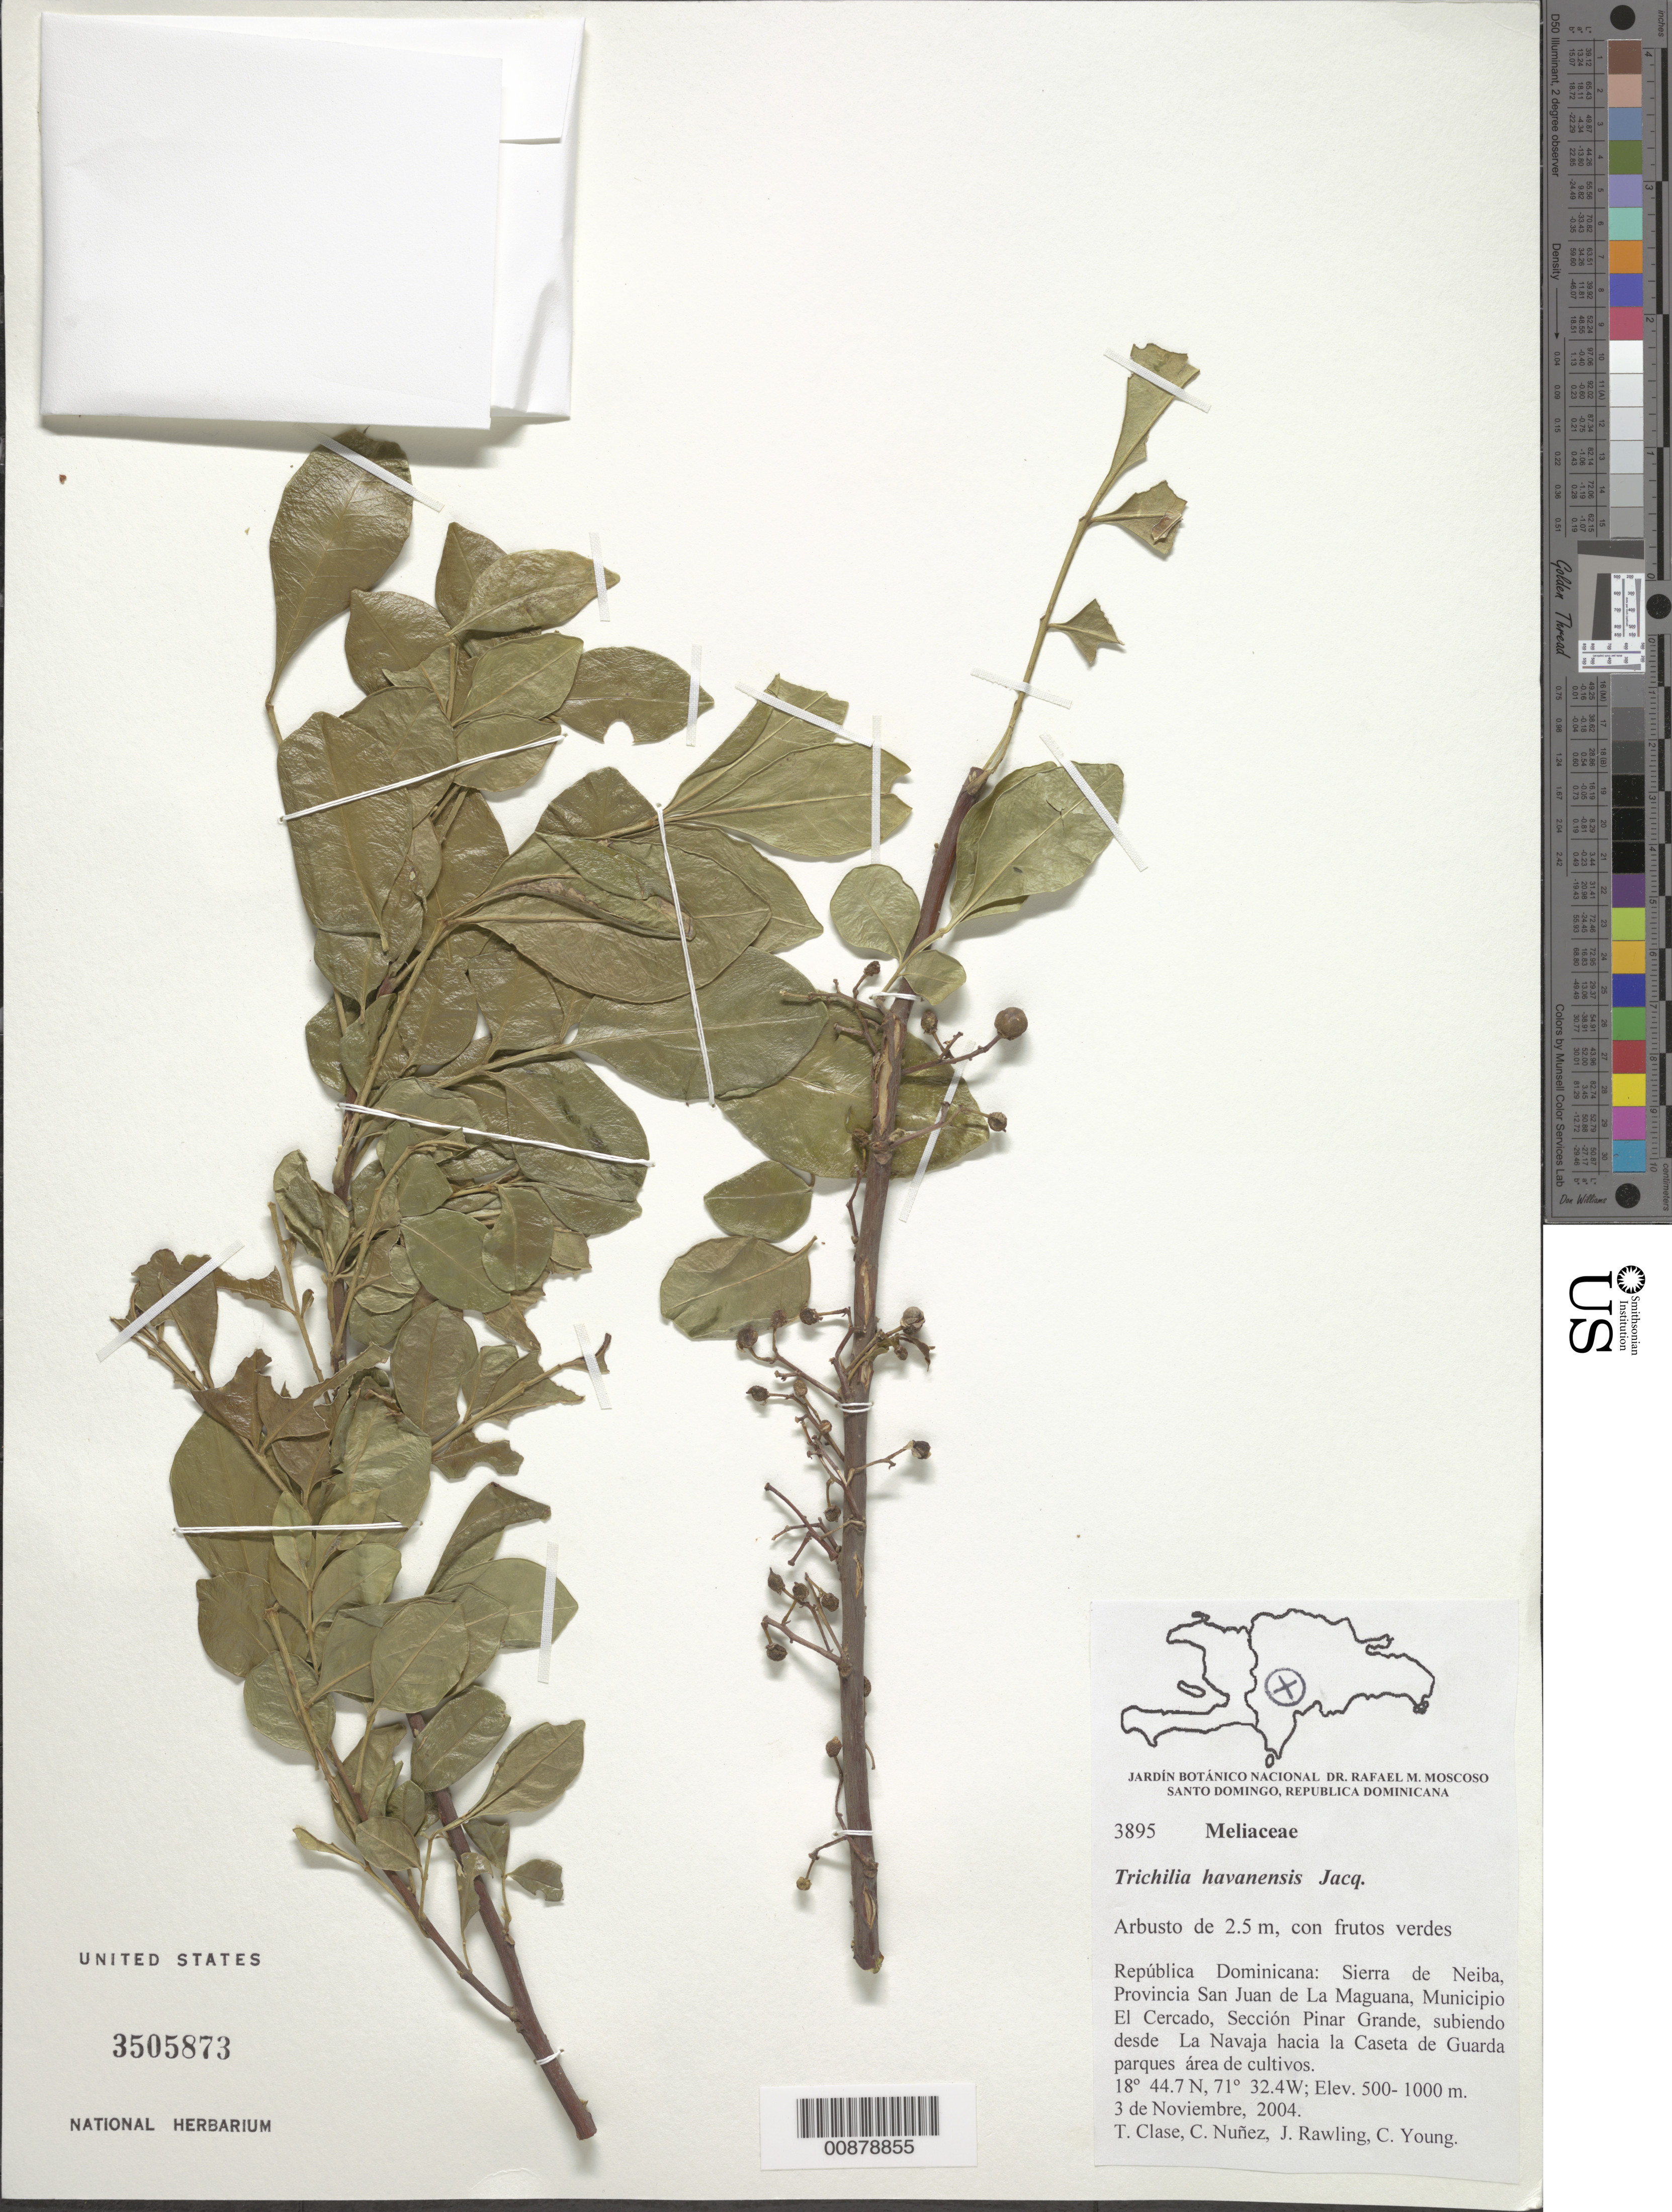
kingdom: Plantae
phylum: Tracheophyta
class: Magnoliopsida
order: Sapindales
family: Meliaceae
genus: Trichilia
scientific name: Trichilia havanensis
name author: Jacq.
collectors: T. Clase, C. Nunez, J. Rawling & C. Young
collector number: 3895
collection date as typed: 03 Nov 2004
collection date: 2004-11-03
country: Dominican Republic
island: Hispaniola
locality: Sierra de Neiba, Prov. San Juan de La Maguana, Mun. El Cercado, Sección Pinar Grande, subiendo desde La Navaja hacia la Caseta de Guarda.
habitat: Parques área de cultivos.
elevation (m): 500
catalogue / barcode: US 3505873